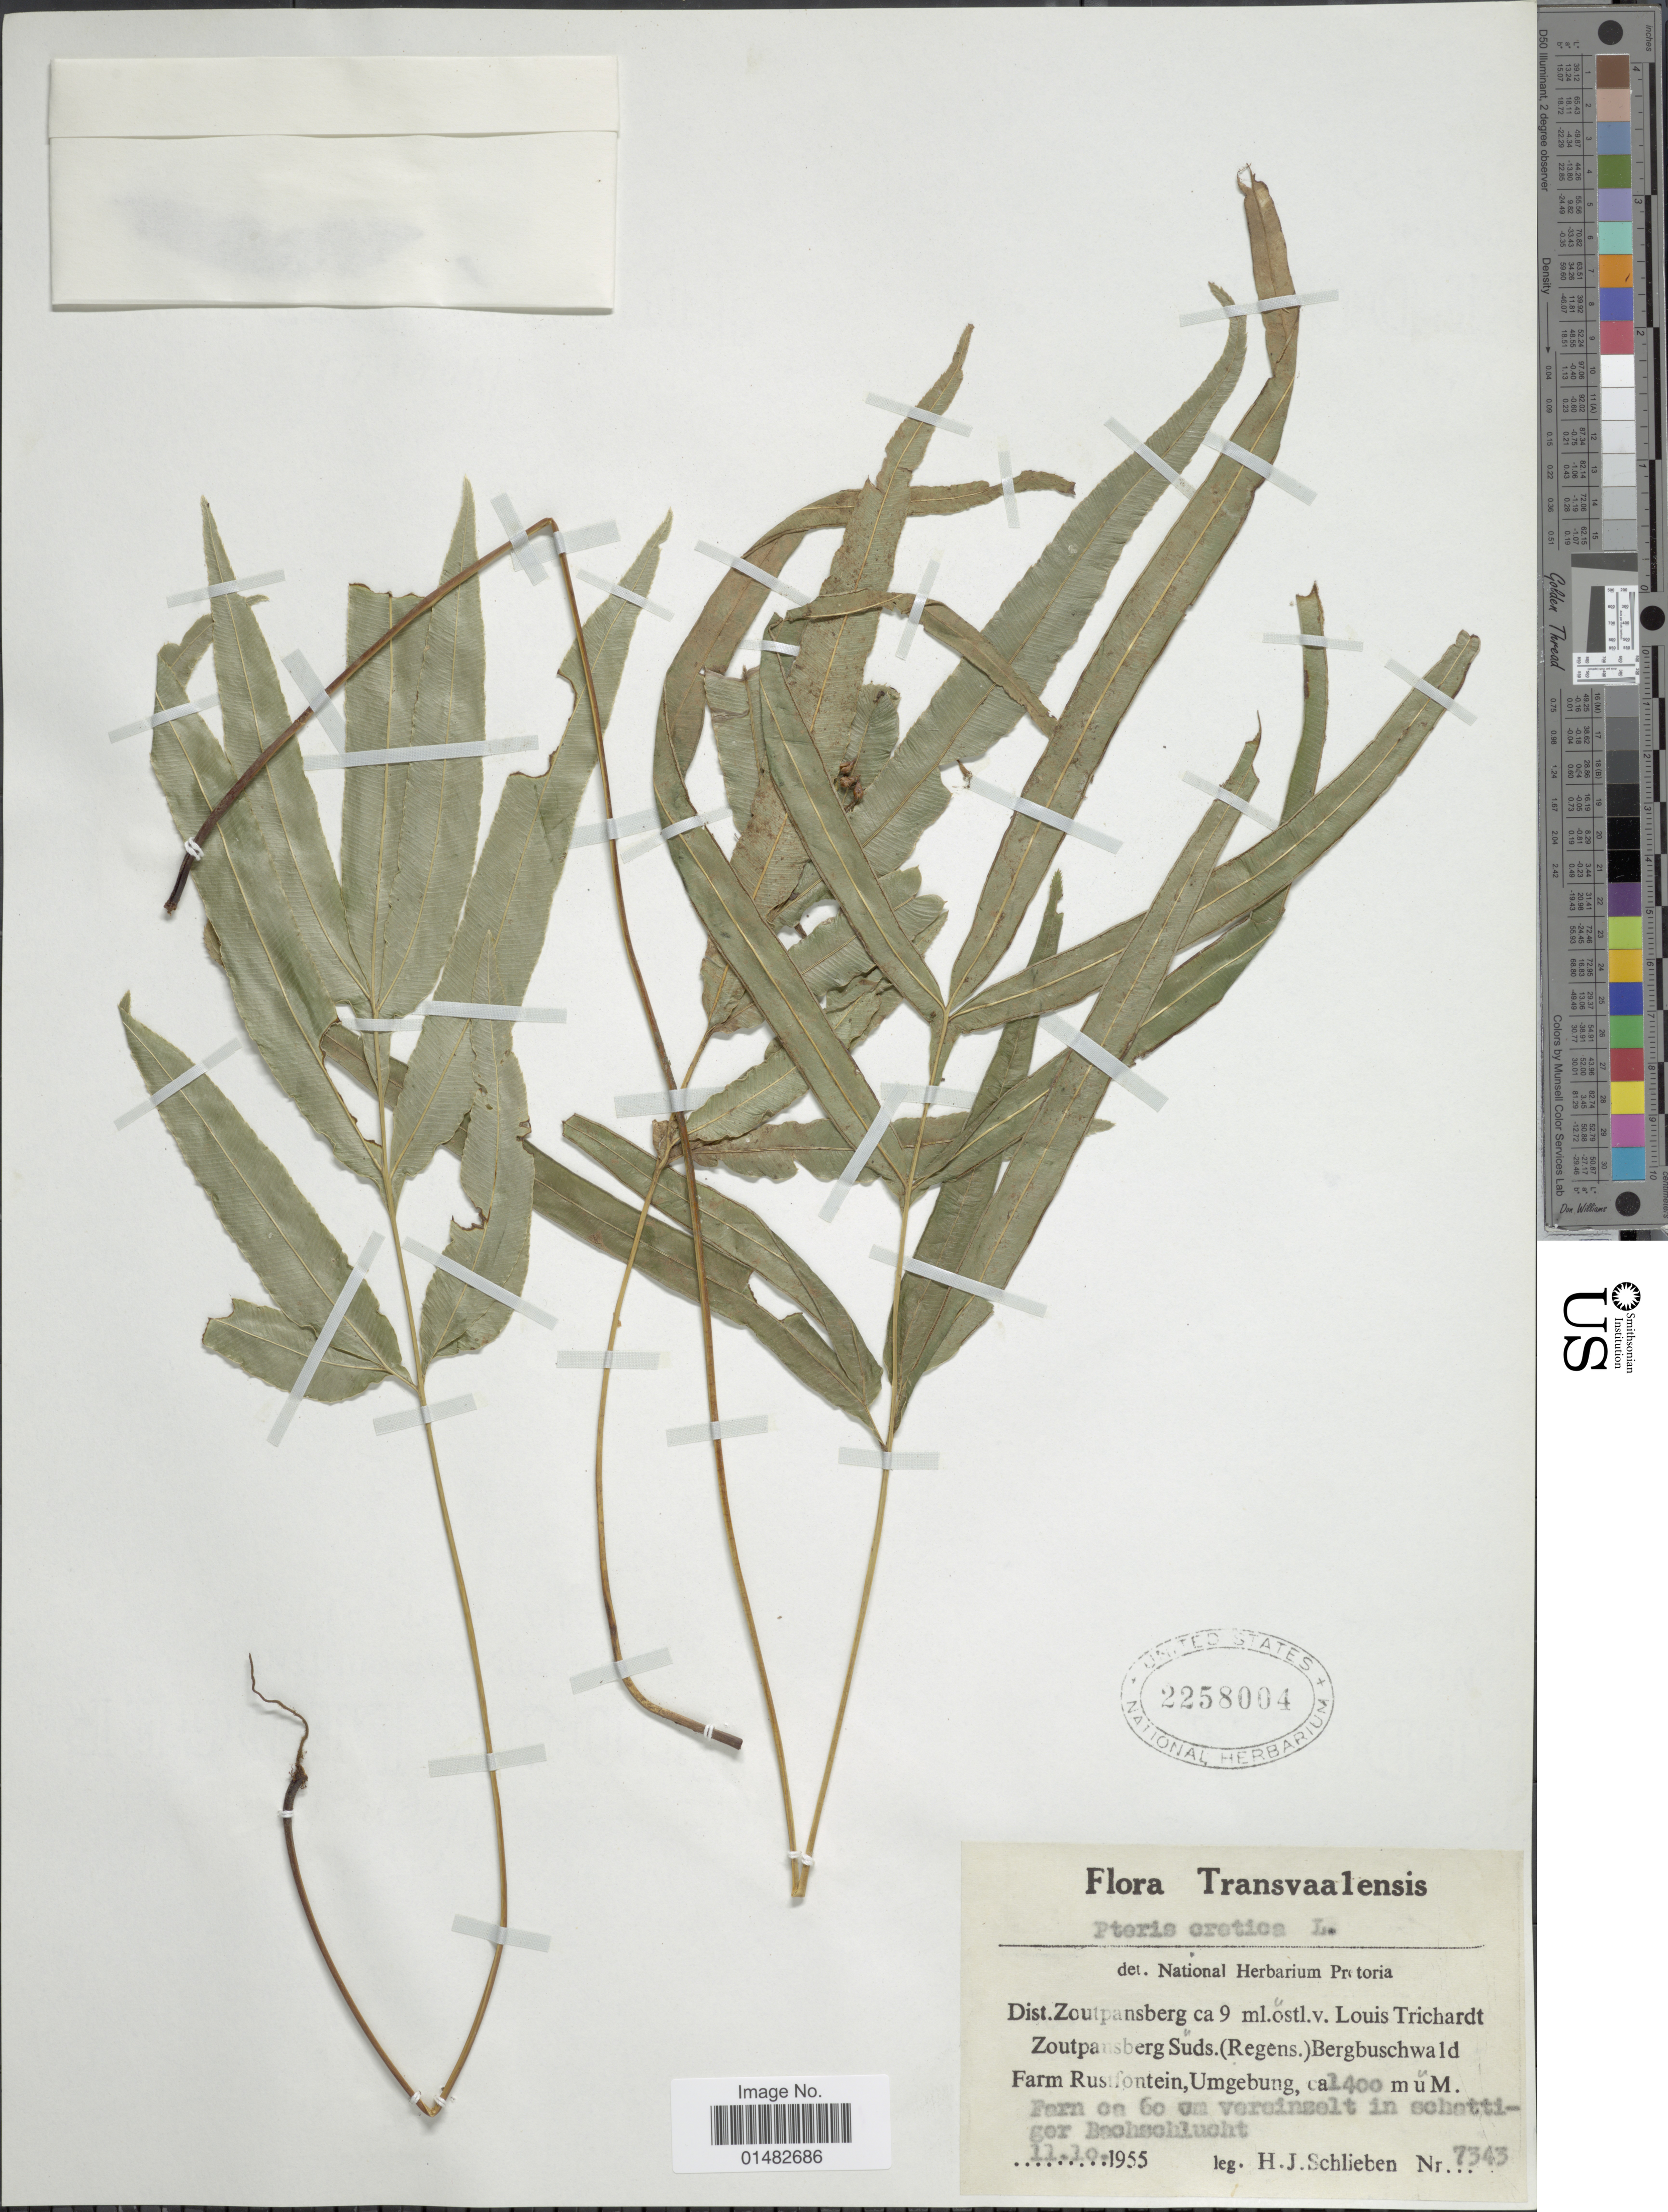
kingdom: Plantae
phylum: Tracheophyta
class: Polypodiopsida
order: Polypodiales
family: Pteridaceae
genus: Pteris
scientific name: Pteris cretica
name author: L.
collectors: H. J. Schlieben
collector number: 7343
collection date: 1955-10-11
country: South Africa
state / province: Limpopo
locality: Transvaalensis, Dist. Zoutpansberg ca. ml. ostl. v. Louis Trichardt, Zoutpansberg Suds (Regens), Bergbuschwald, Farm Rustfontein, Umgebund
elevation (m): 1400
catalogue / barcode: US 2258004